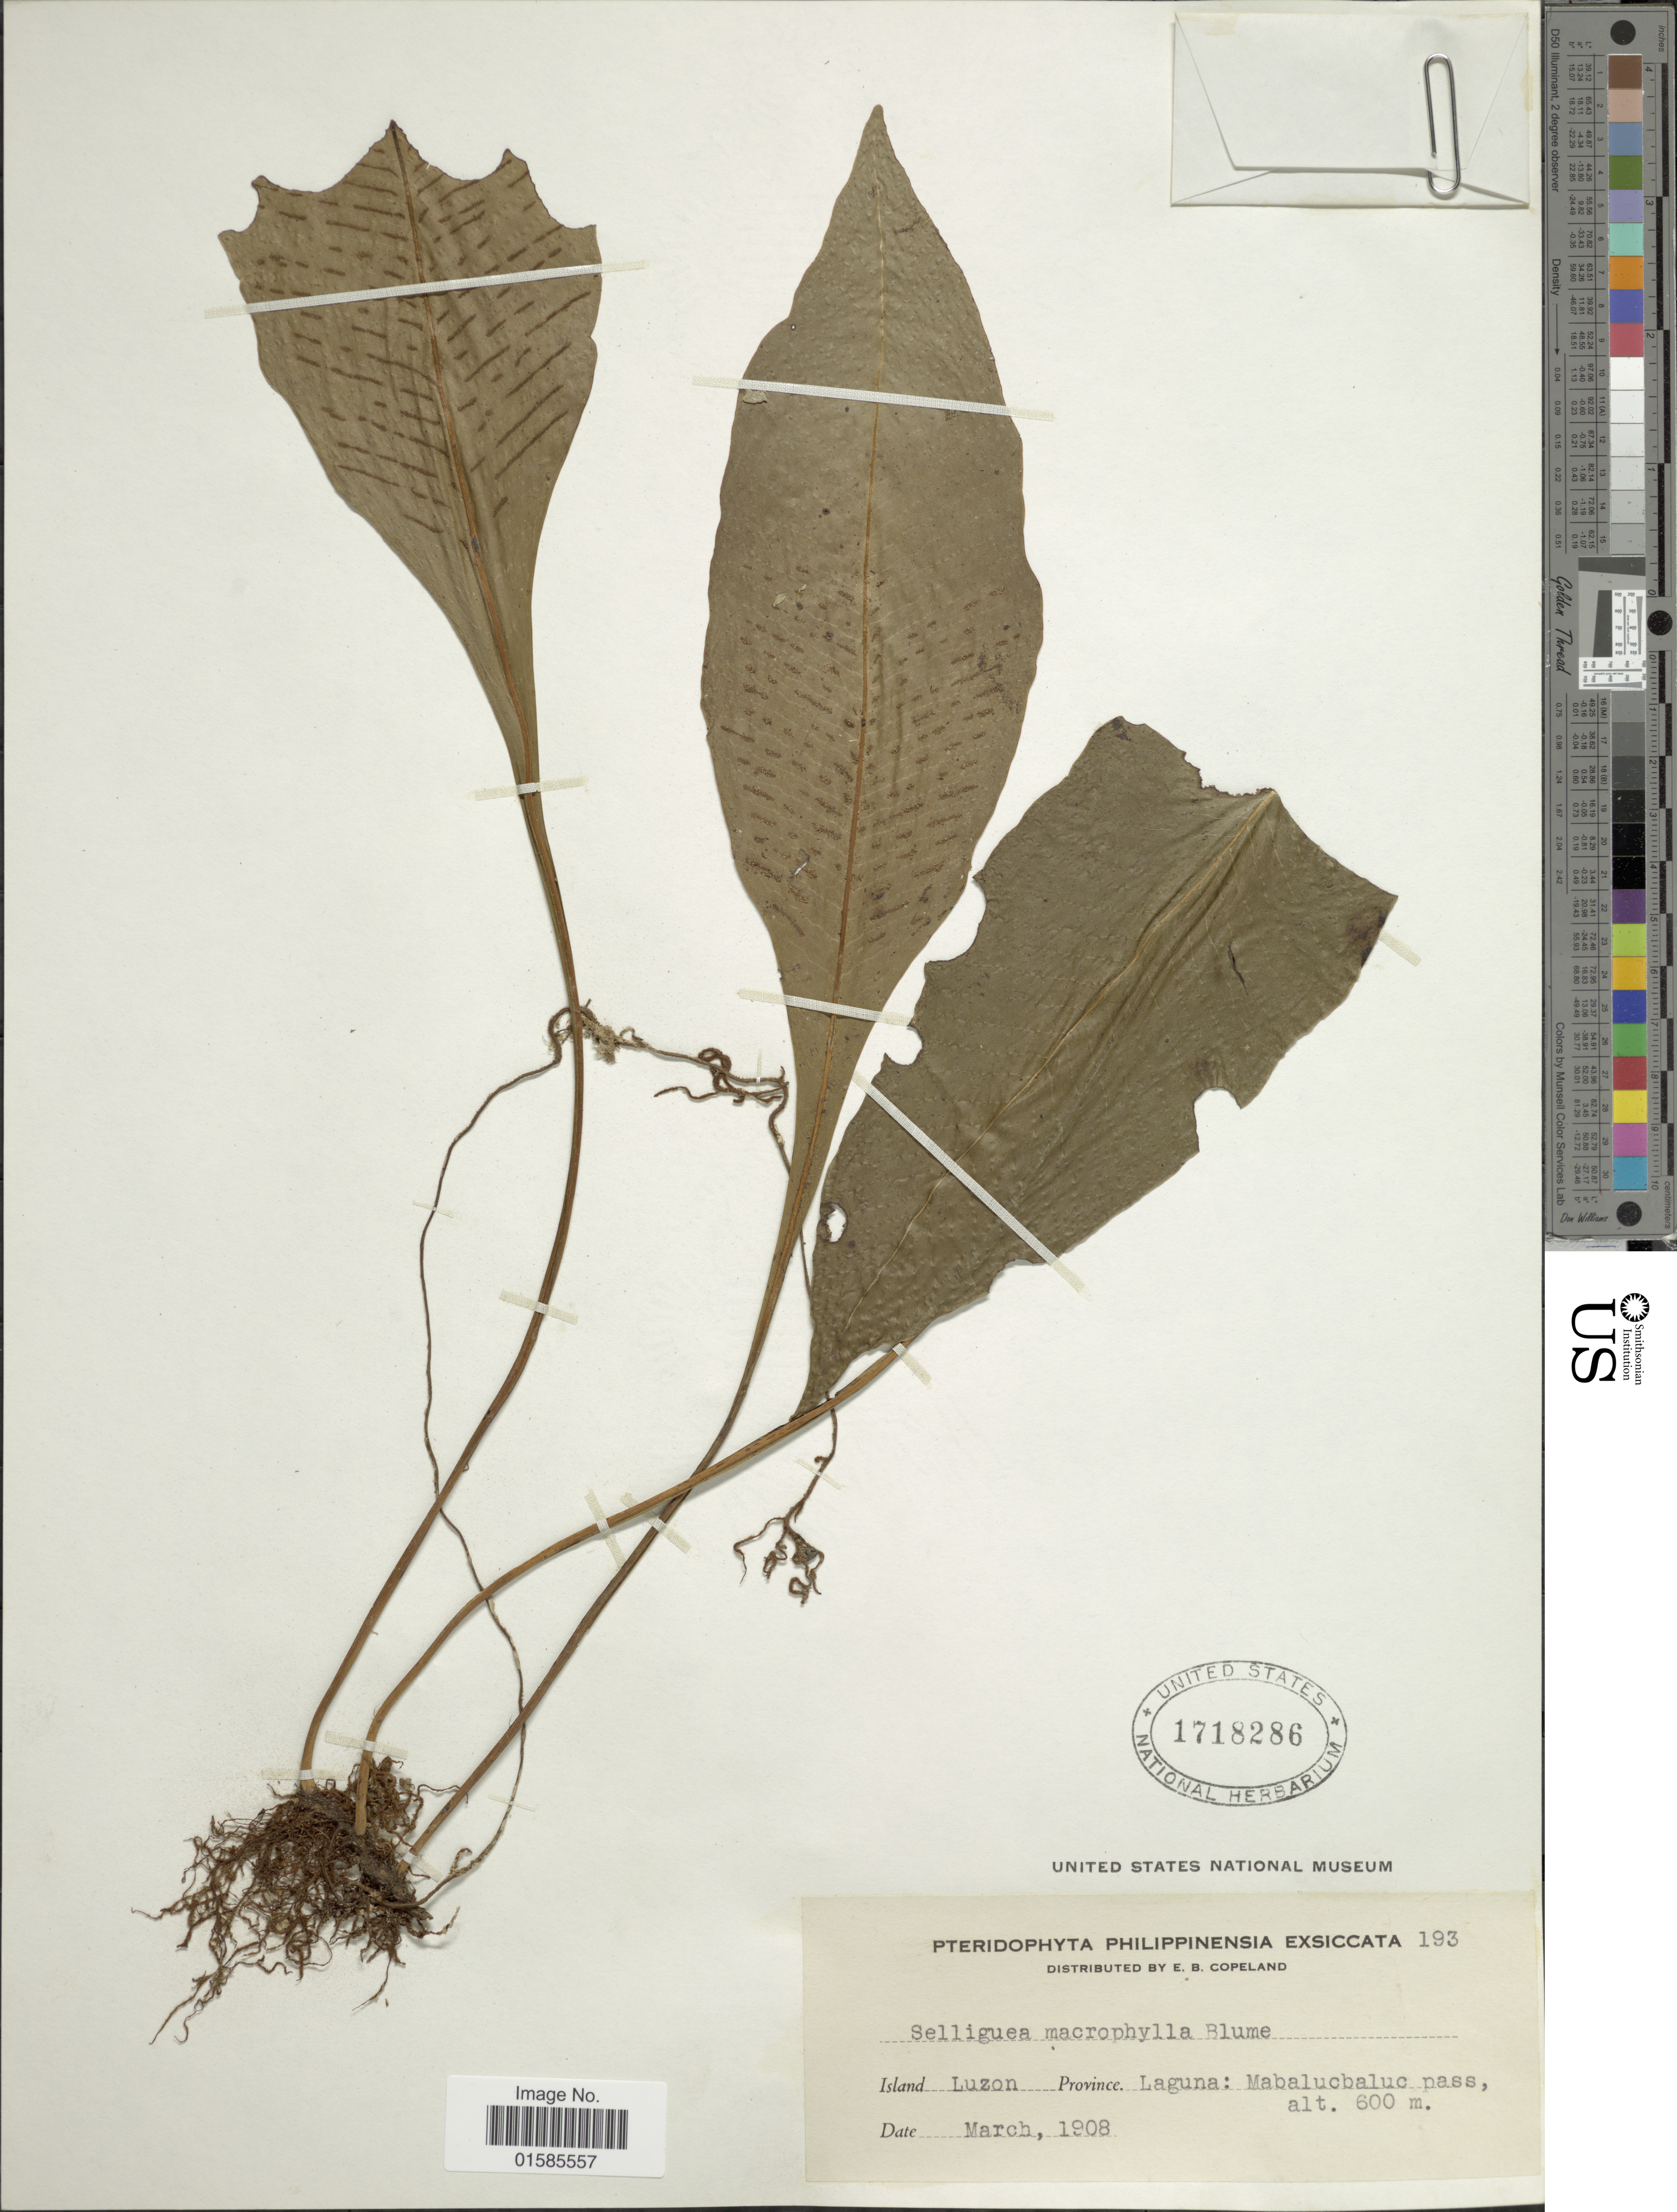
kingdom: Plantae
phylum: Tracheophyta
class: Polypodiopsida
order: Polypodiales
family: Polypodiaceae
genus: Leptochilus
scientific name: Leptochilus macrophyllus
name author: (Blume) Noot.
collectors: E. B. Copeland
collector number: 193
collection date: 1908-03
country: Philippines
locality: Philippinensia, Luzon, laguna: Mabalucbaluc pass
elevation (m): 600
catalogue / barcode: US 1718286